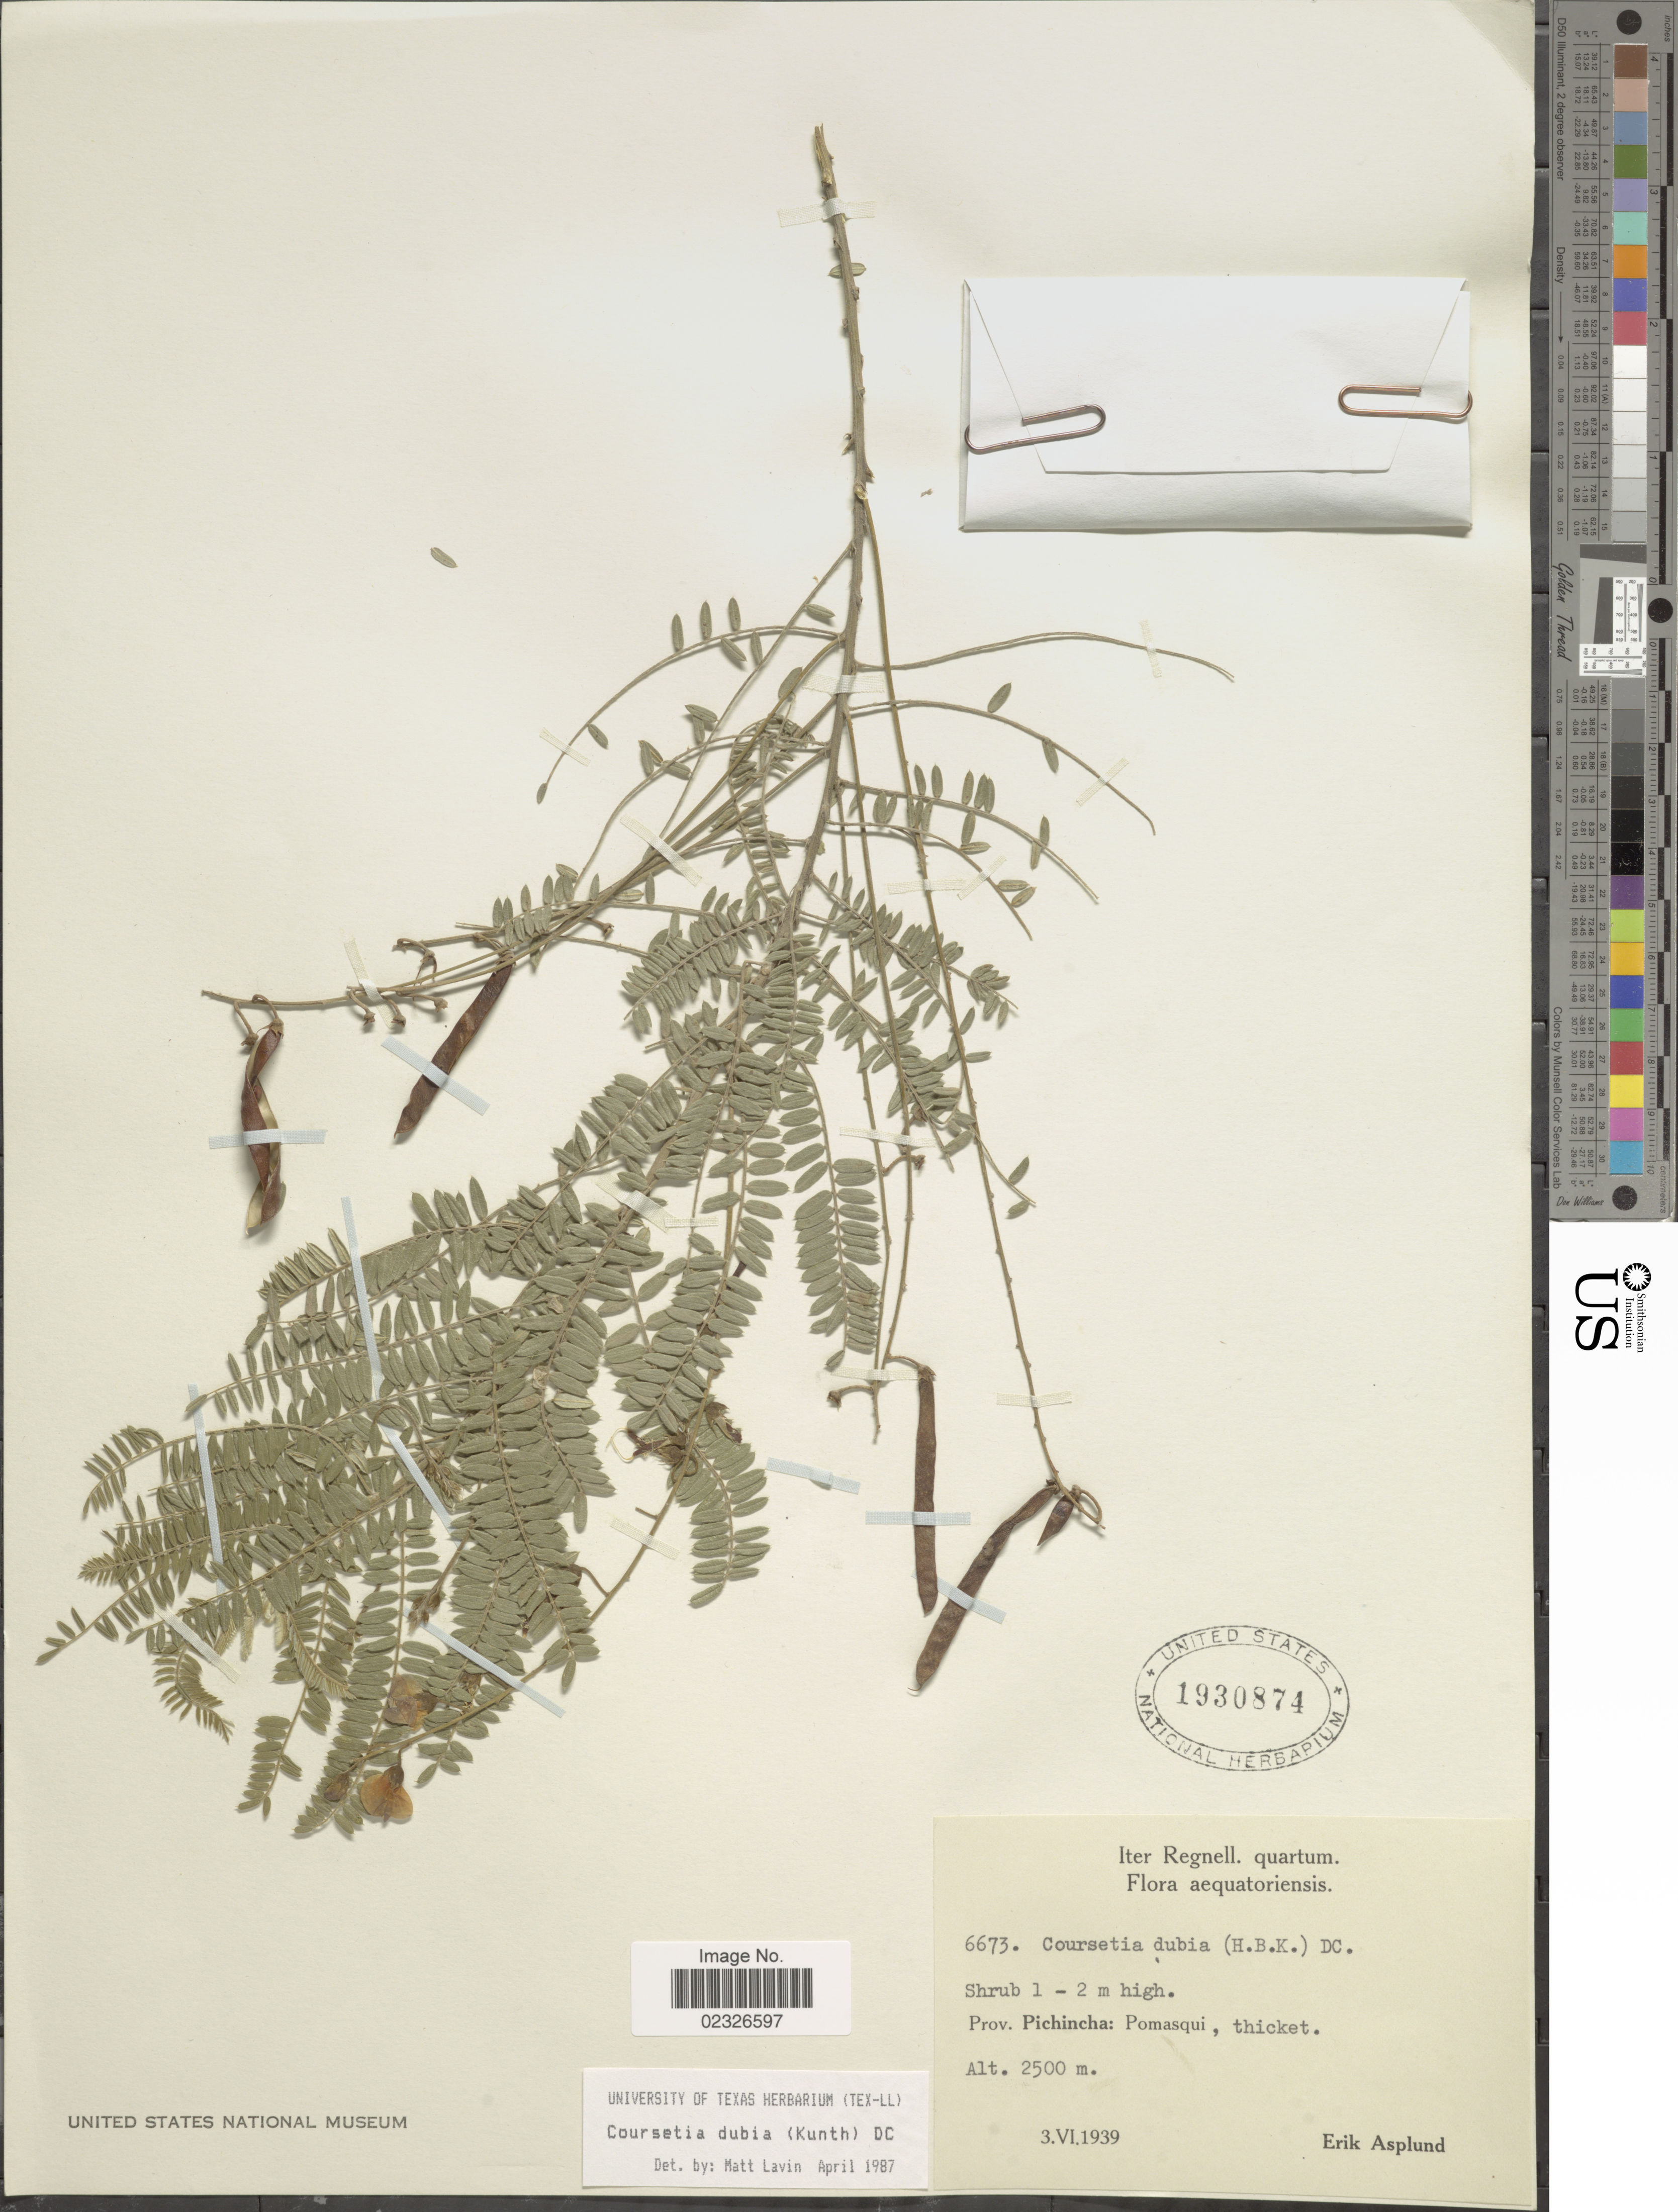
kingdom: Plantae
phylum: Tracheophyta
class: Magnoliopsida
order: Fabales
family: Fabaceae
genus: Coursetia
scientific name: Coursetia dubia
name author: (Kunth) DC.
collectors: E. Asplund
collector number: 6673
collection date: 1939-06-03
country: Ecuador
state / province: Pichincha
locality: Prov. Pinchincha: Pomasqui, thicket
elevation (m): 2500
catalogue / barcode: US 1930874